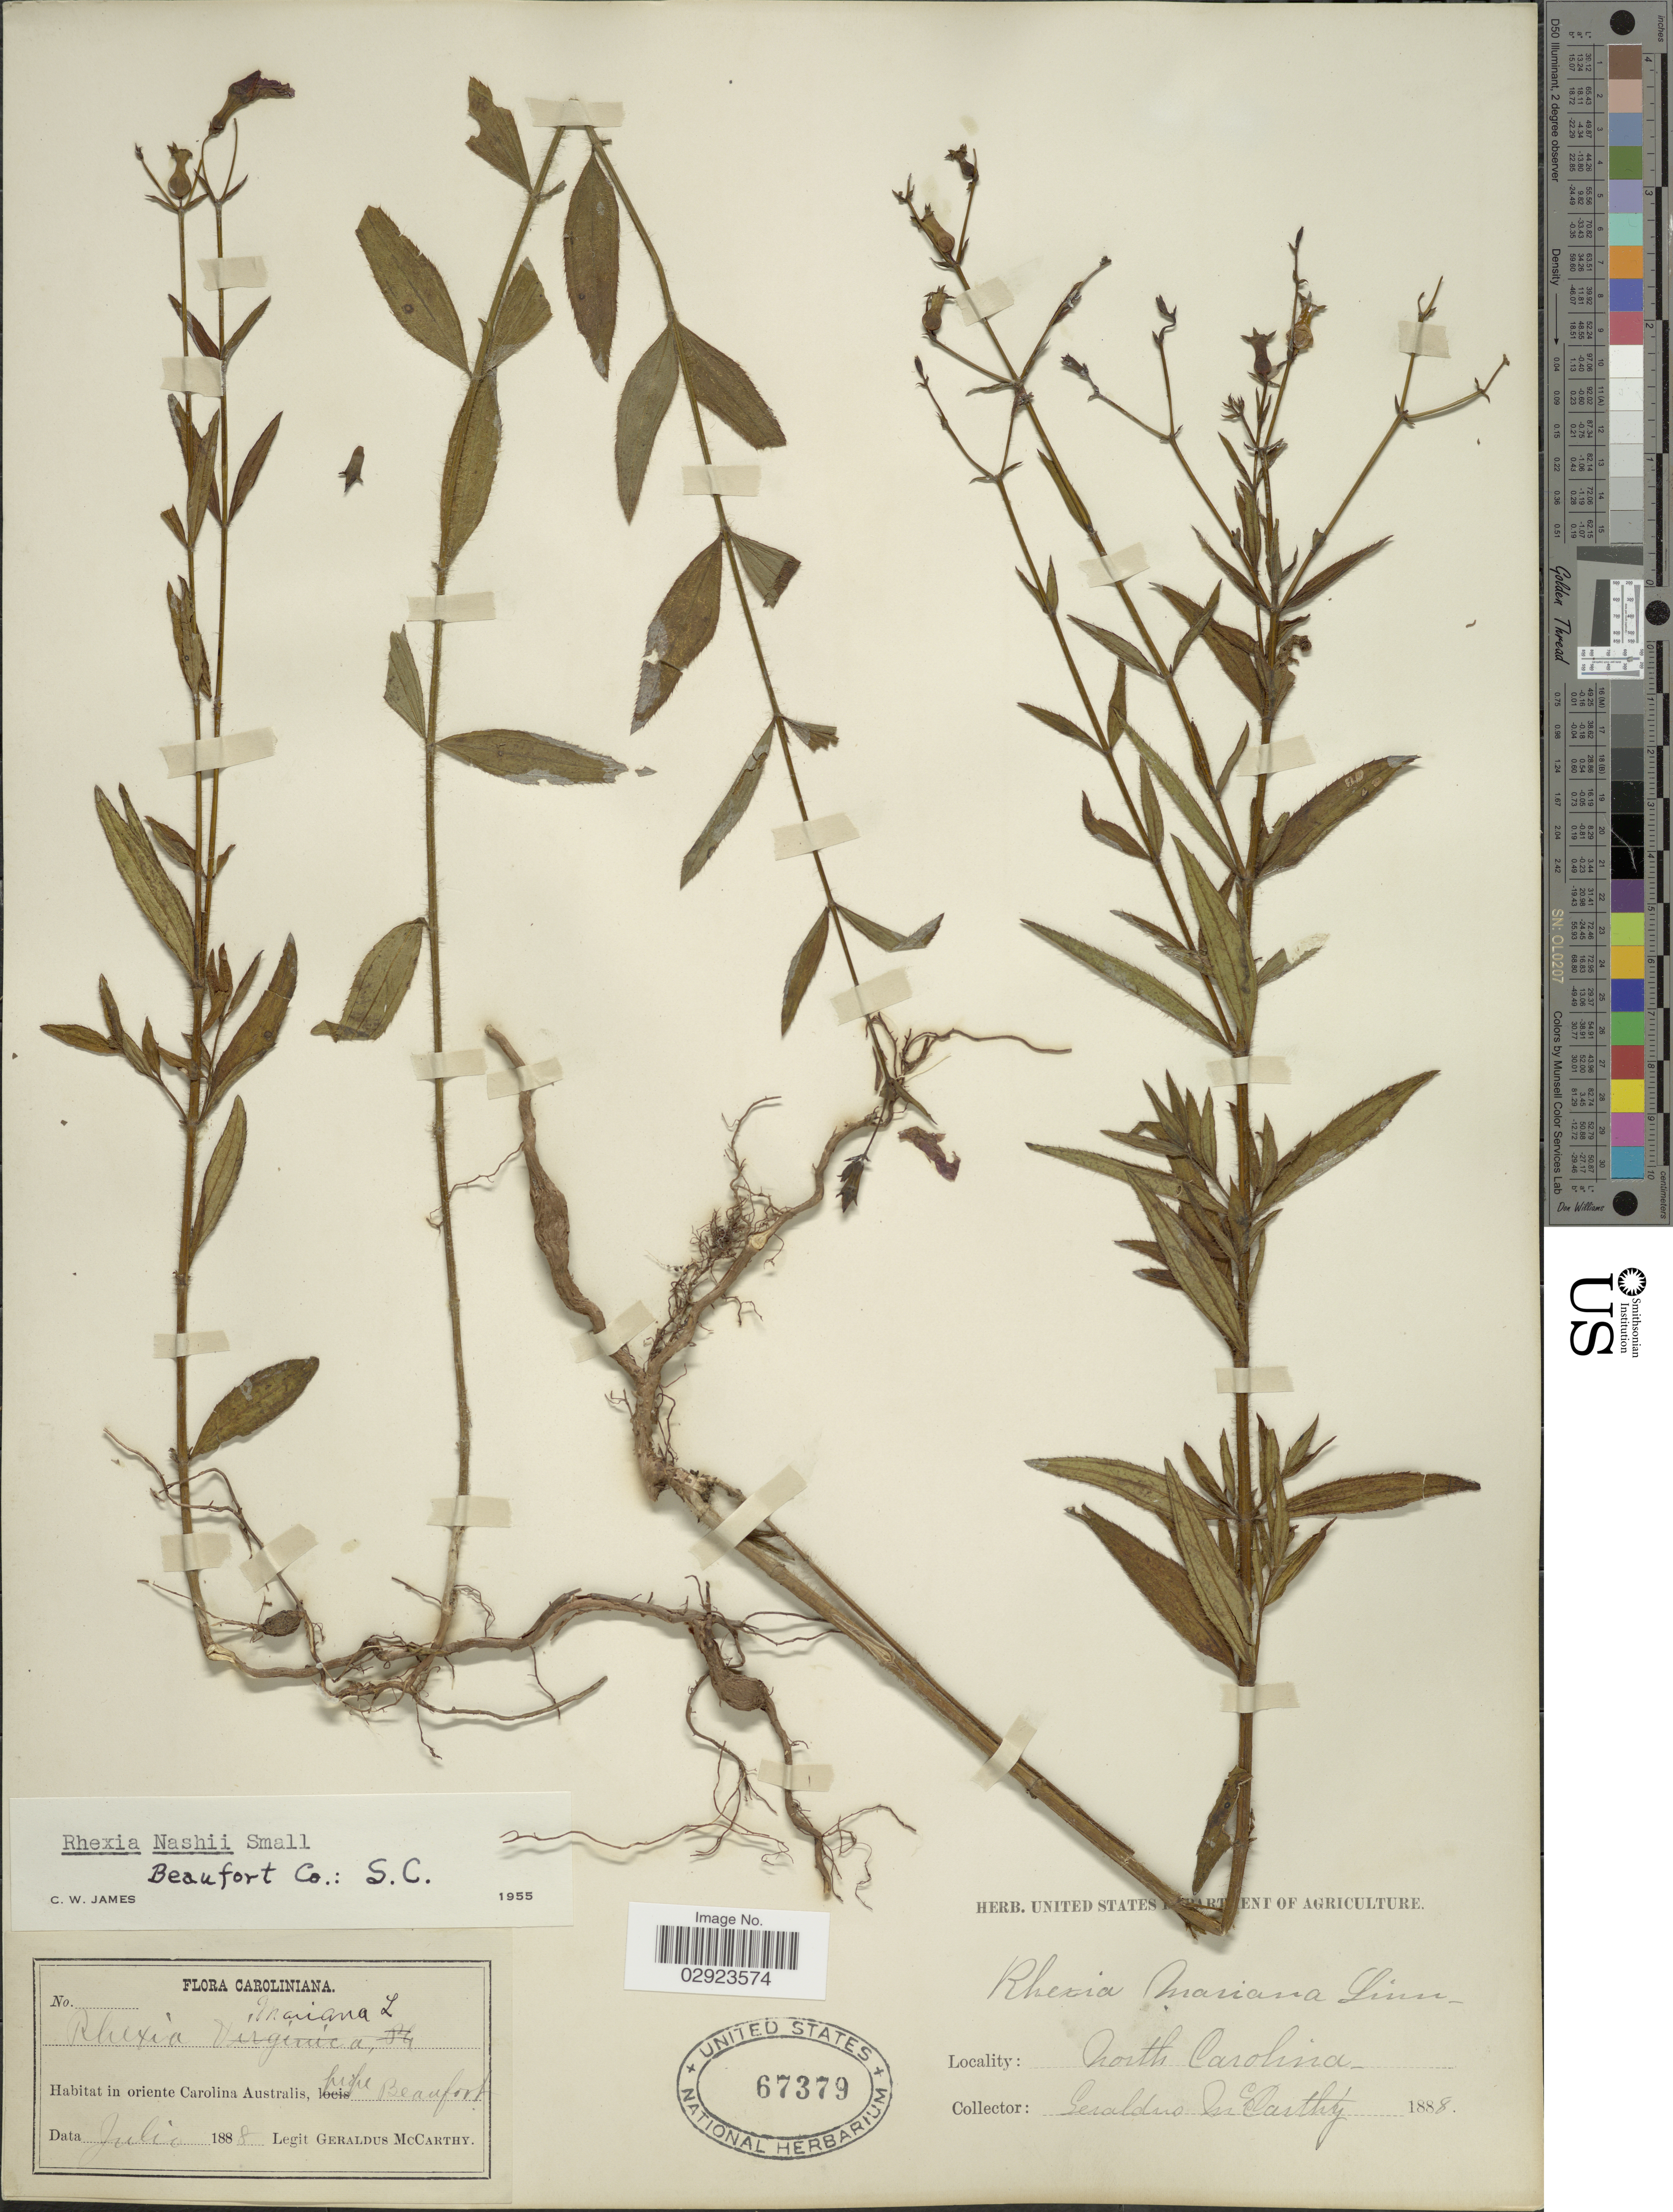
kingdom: Plantae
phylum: Tracheophyta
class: Magnoliopsida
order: Myrtales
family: Melastomataceae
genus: Rhexia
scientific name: Rhexia nashii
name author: Small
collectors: M. McCarthy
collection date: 1888-07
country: United States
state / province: North Carolina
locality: In oriente Carolina Australis, prope Beaufort.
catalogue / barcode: US 67379